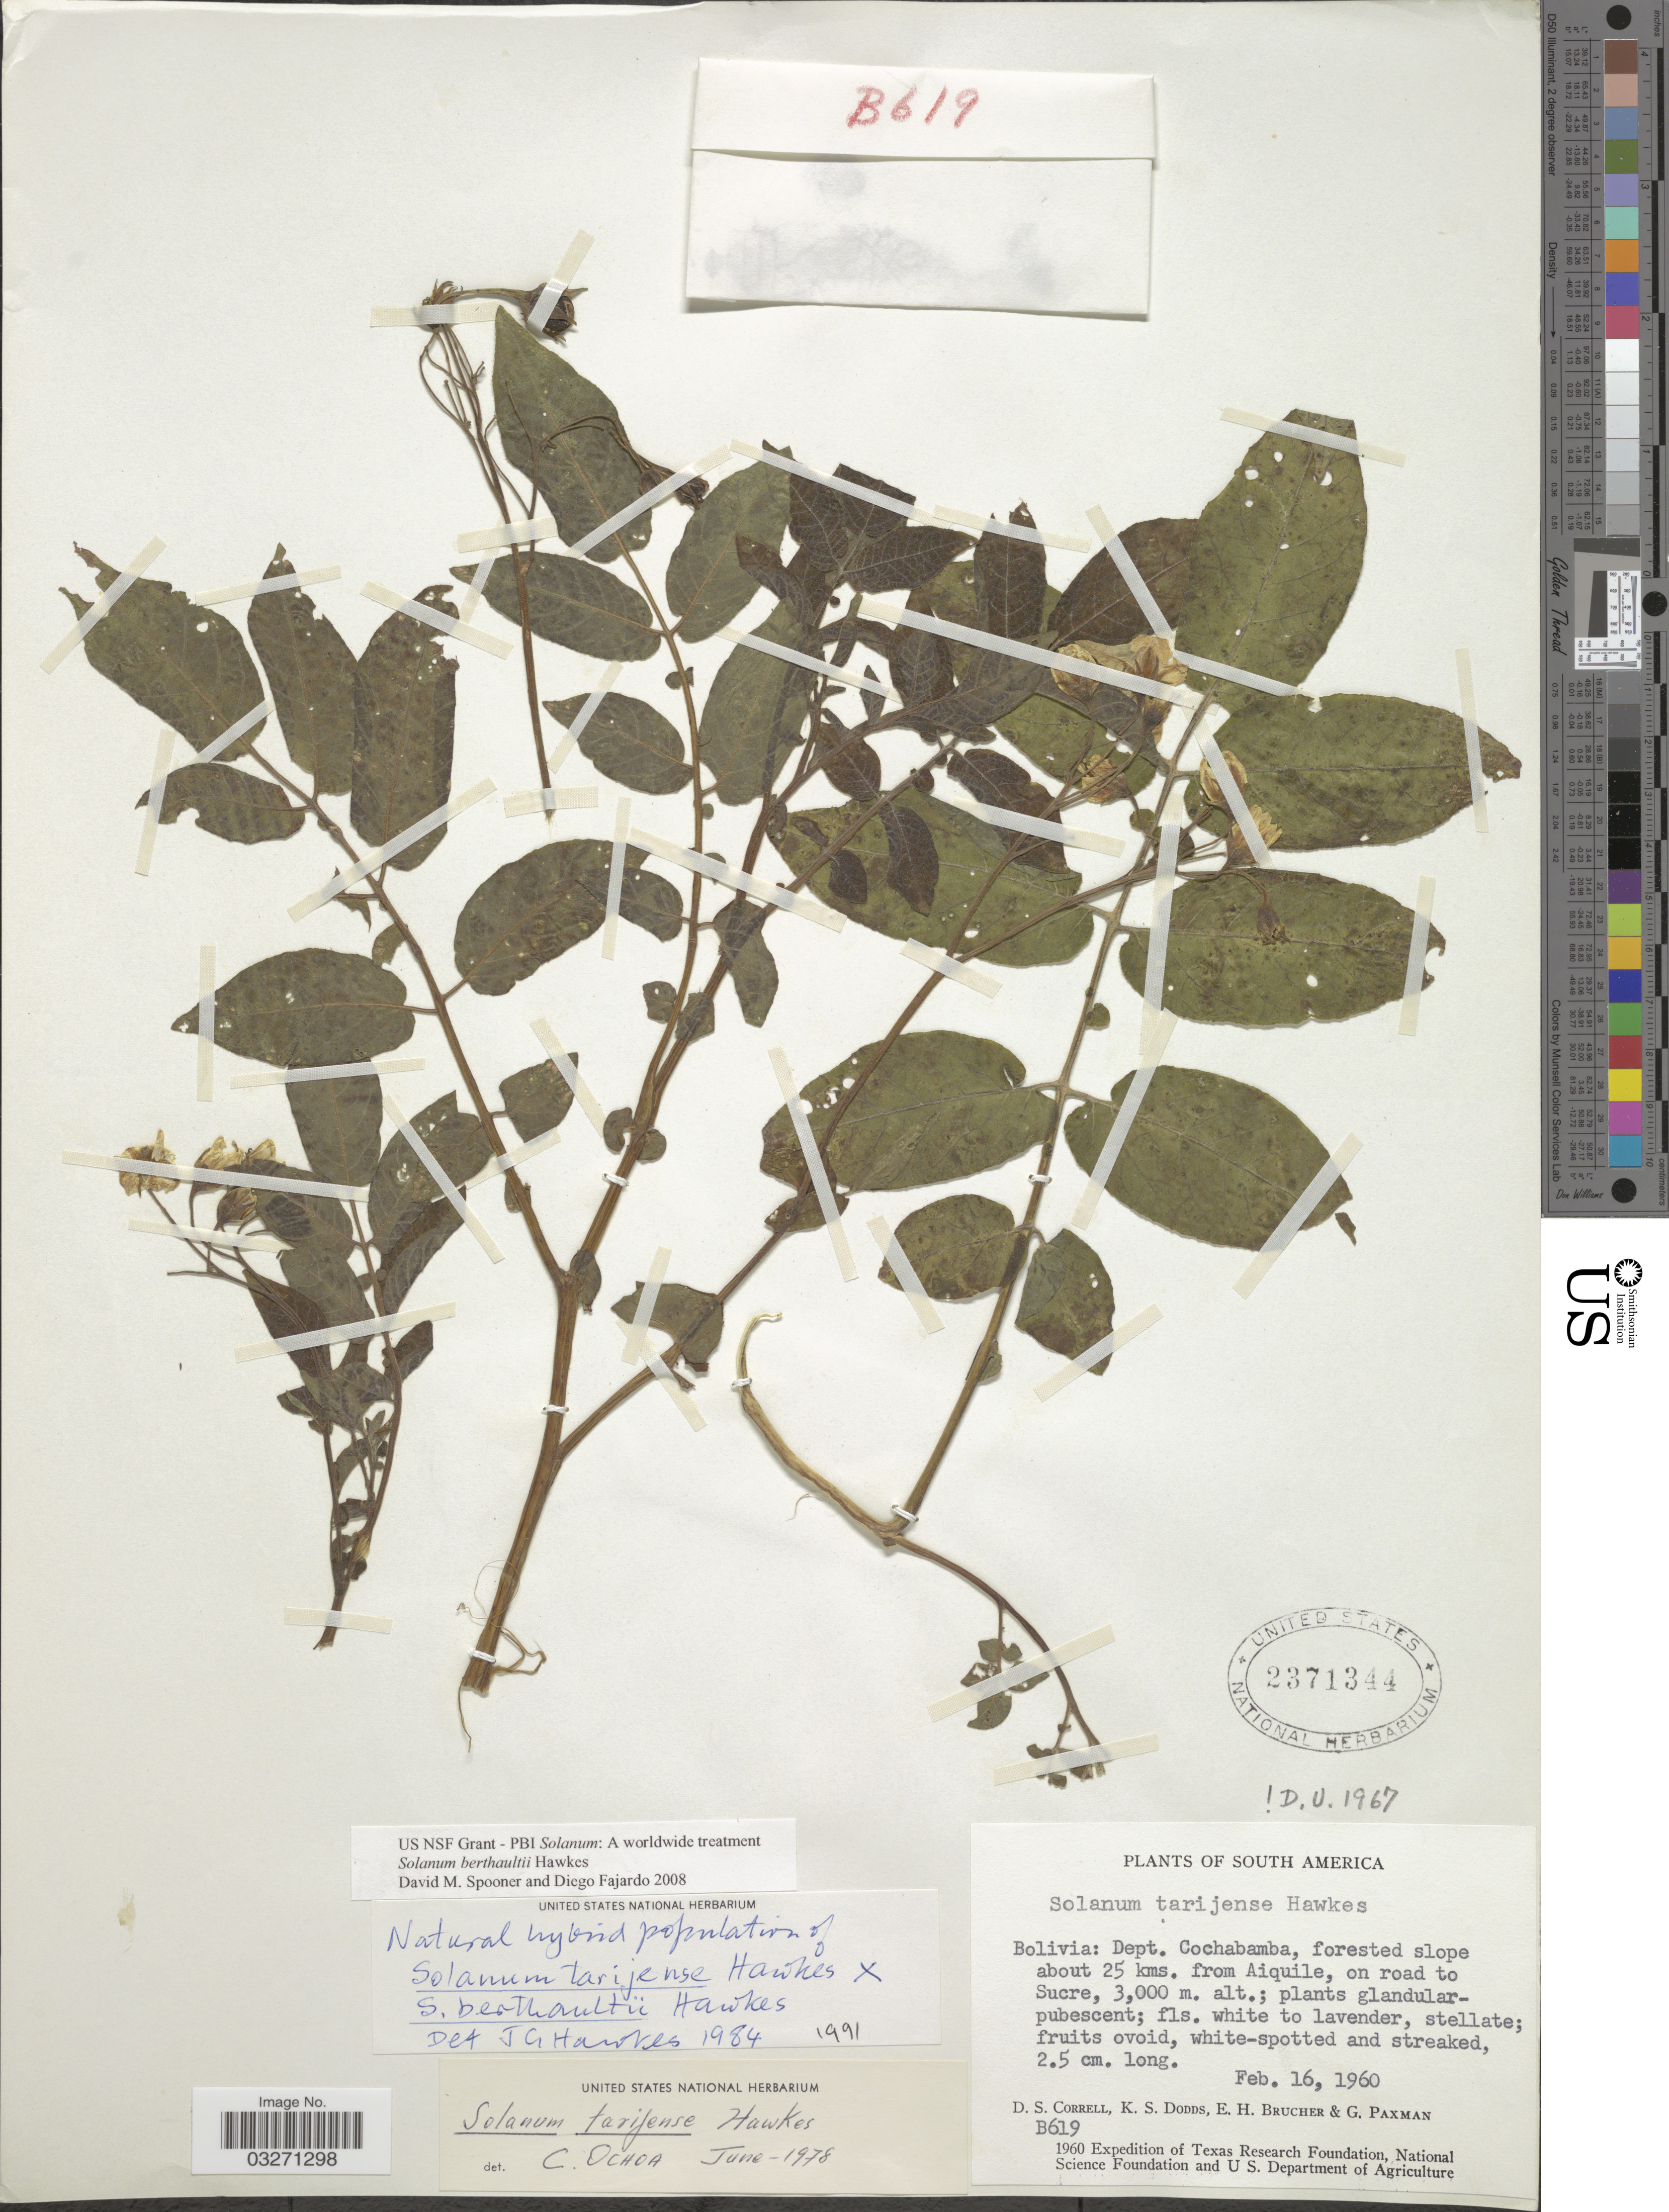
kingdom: Plantae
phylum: Tracheophyta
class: Magnoliopsida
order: Solanales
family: Solanaceae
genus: Solanum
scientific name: Solanum berthaultii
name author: Hawkes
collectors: D. S. Correll, K. Dodds, E. Brucher & G. Paxman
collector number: B619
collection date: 1960-02-16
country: Bolivia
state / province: Cochabamba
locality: Dept. Cochabamba, forested slope about 25 kms. from Aiquile, on road to Sucre.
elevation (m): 3000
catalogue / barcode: US 2371344